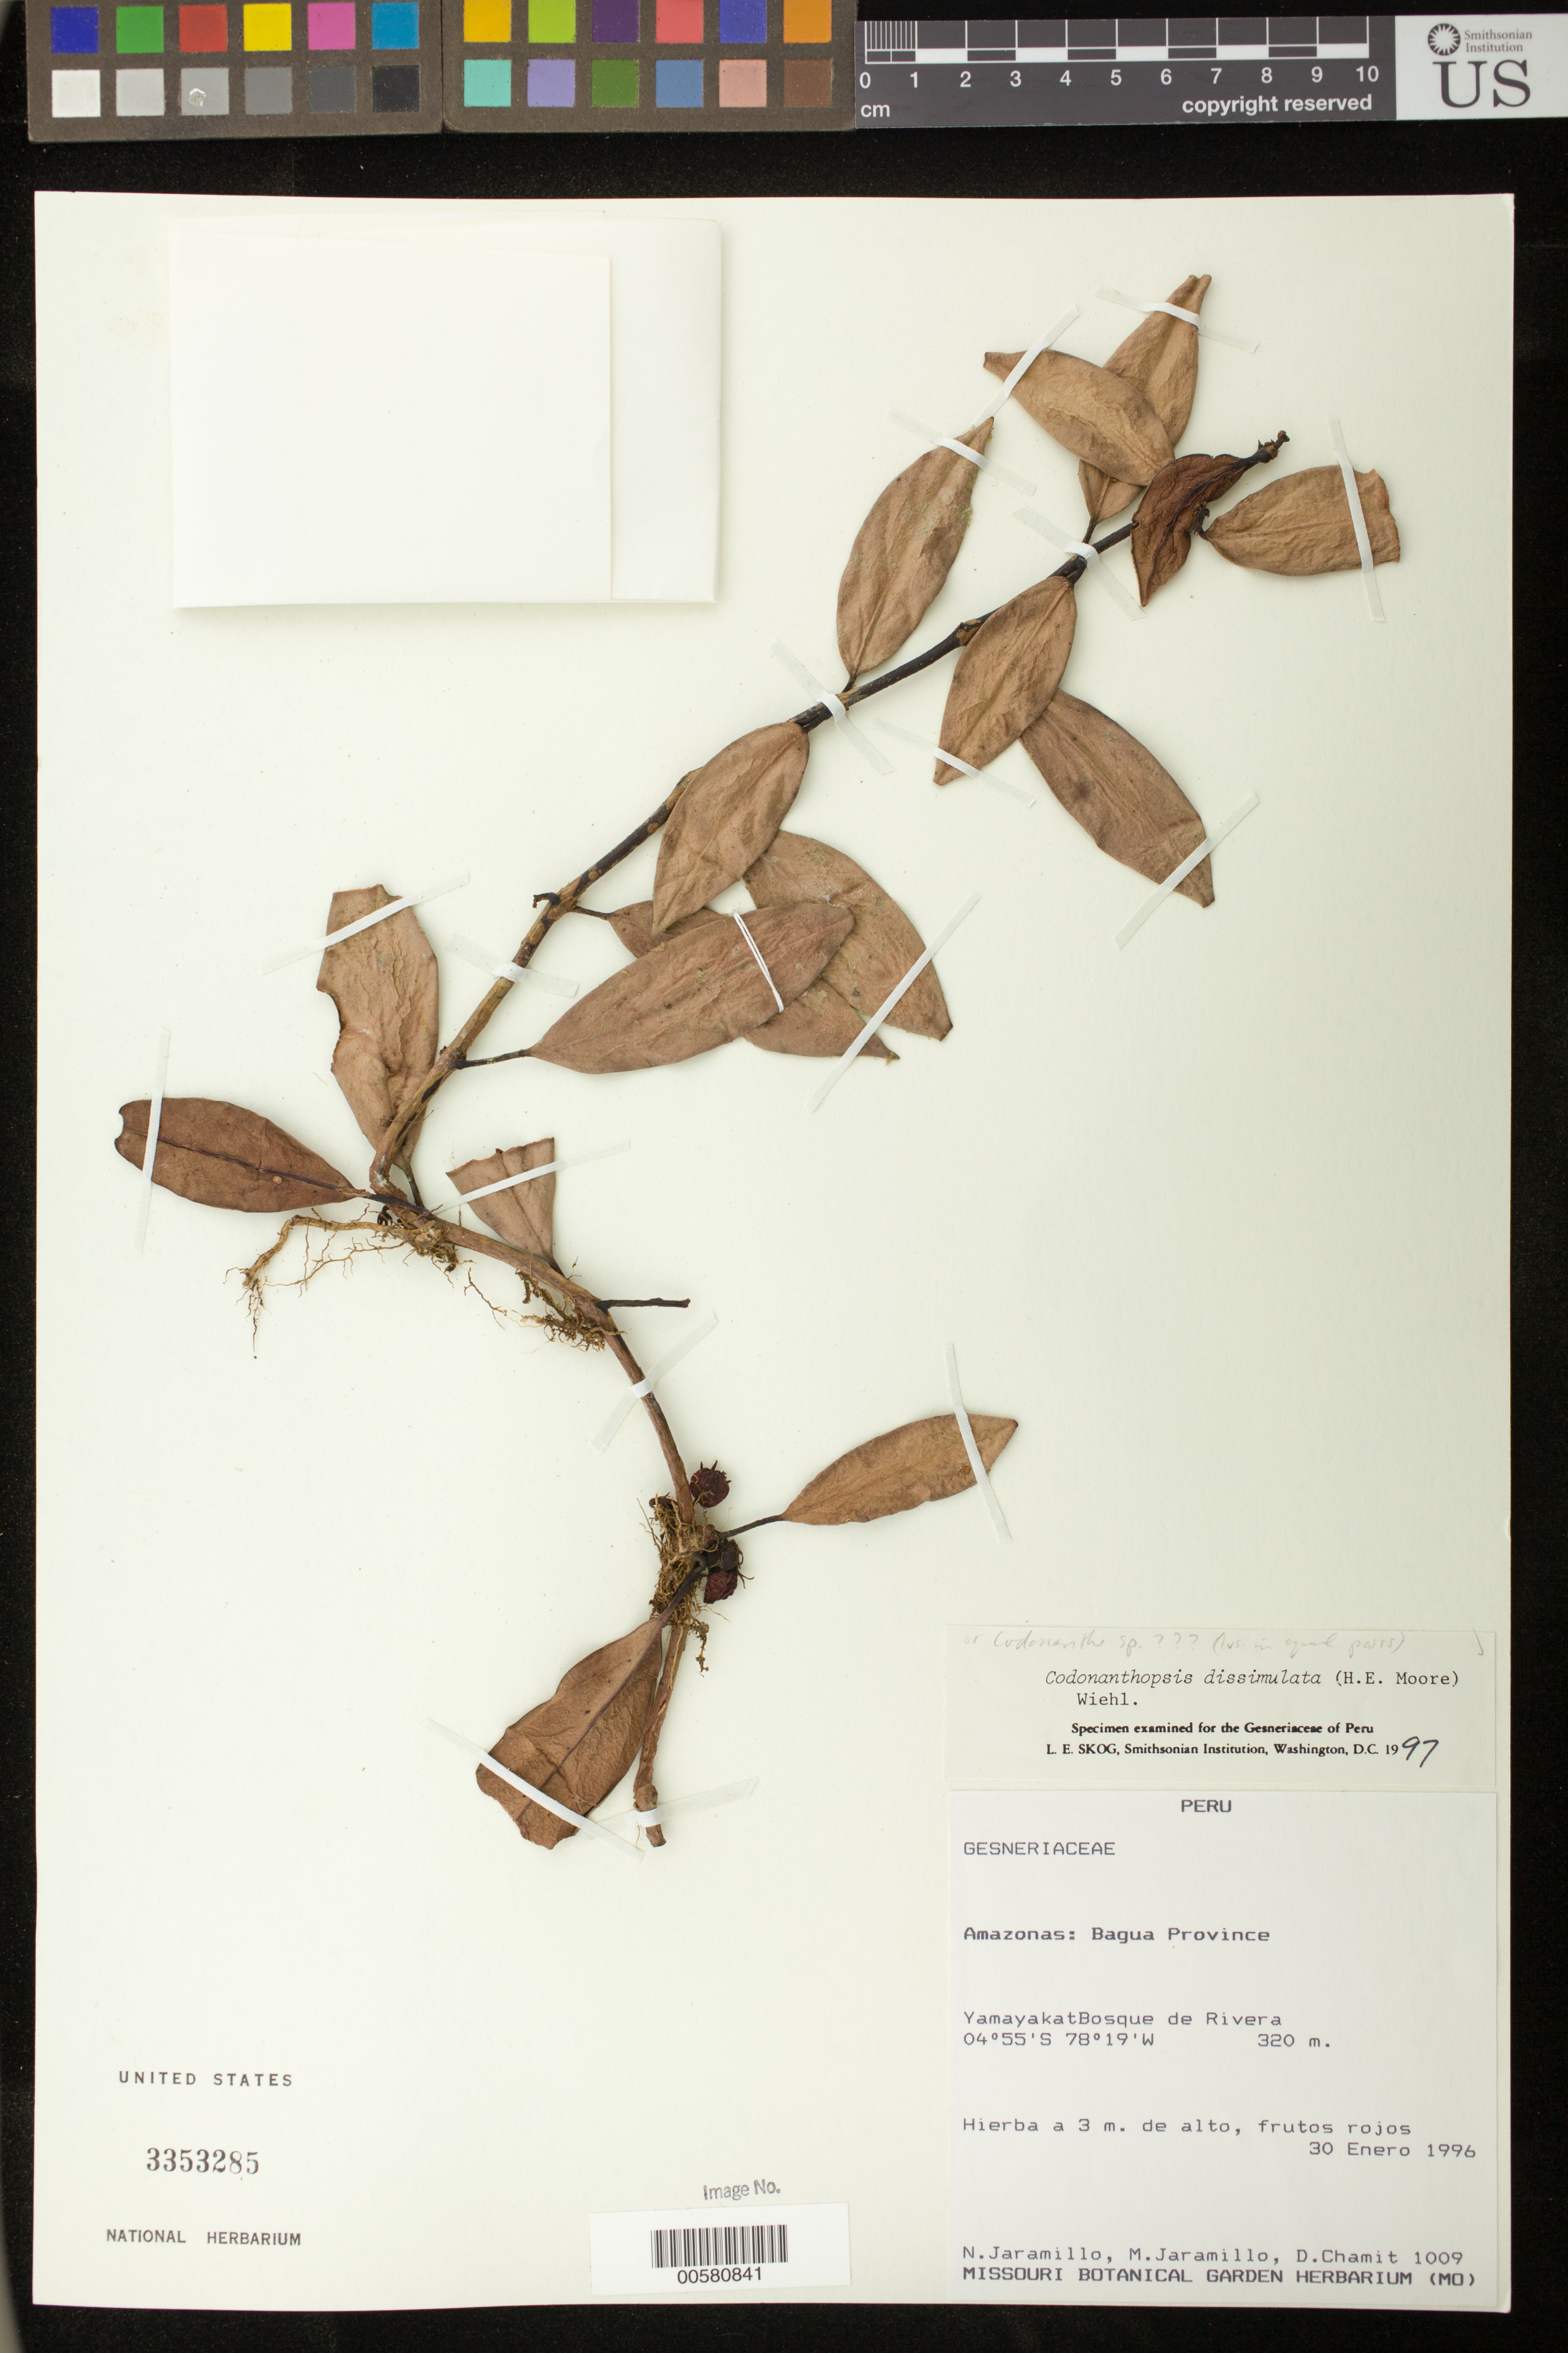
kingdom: Plantae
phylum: Tracheophyta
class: Magnoliopsida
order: Lamiales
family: Gesneriaceae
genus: Codonanthopsis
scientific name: Codonanthopsis dissimulata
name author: (H.E. Moore) Wiehler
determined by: Skog, Laurence E.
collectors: N. Jaramillo, M. Jaramillo & D. Chamit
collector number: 1009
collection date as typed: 30 Jan 1996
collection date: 1996-01-30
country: Peru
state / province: Amazonas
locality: Prov. Bagua; Yamayakat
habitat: Bosque de Rivera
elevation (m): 320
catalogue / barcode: US 3353285